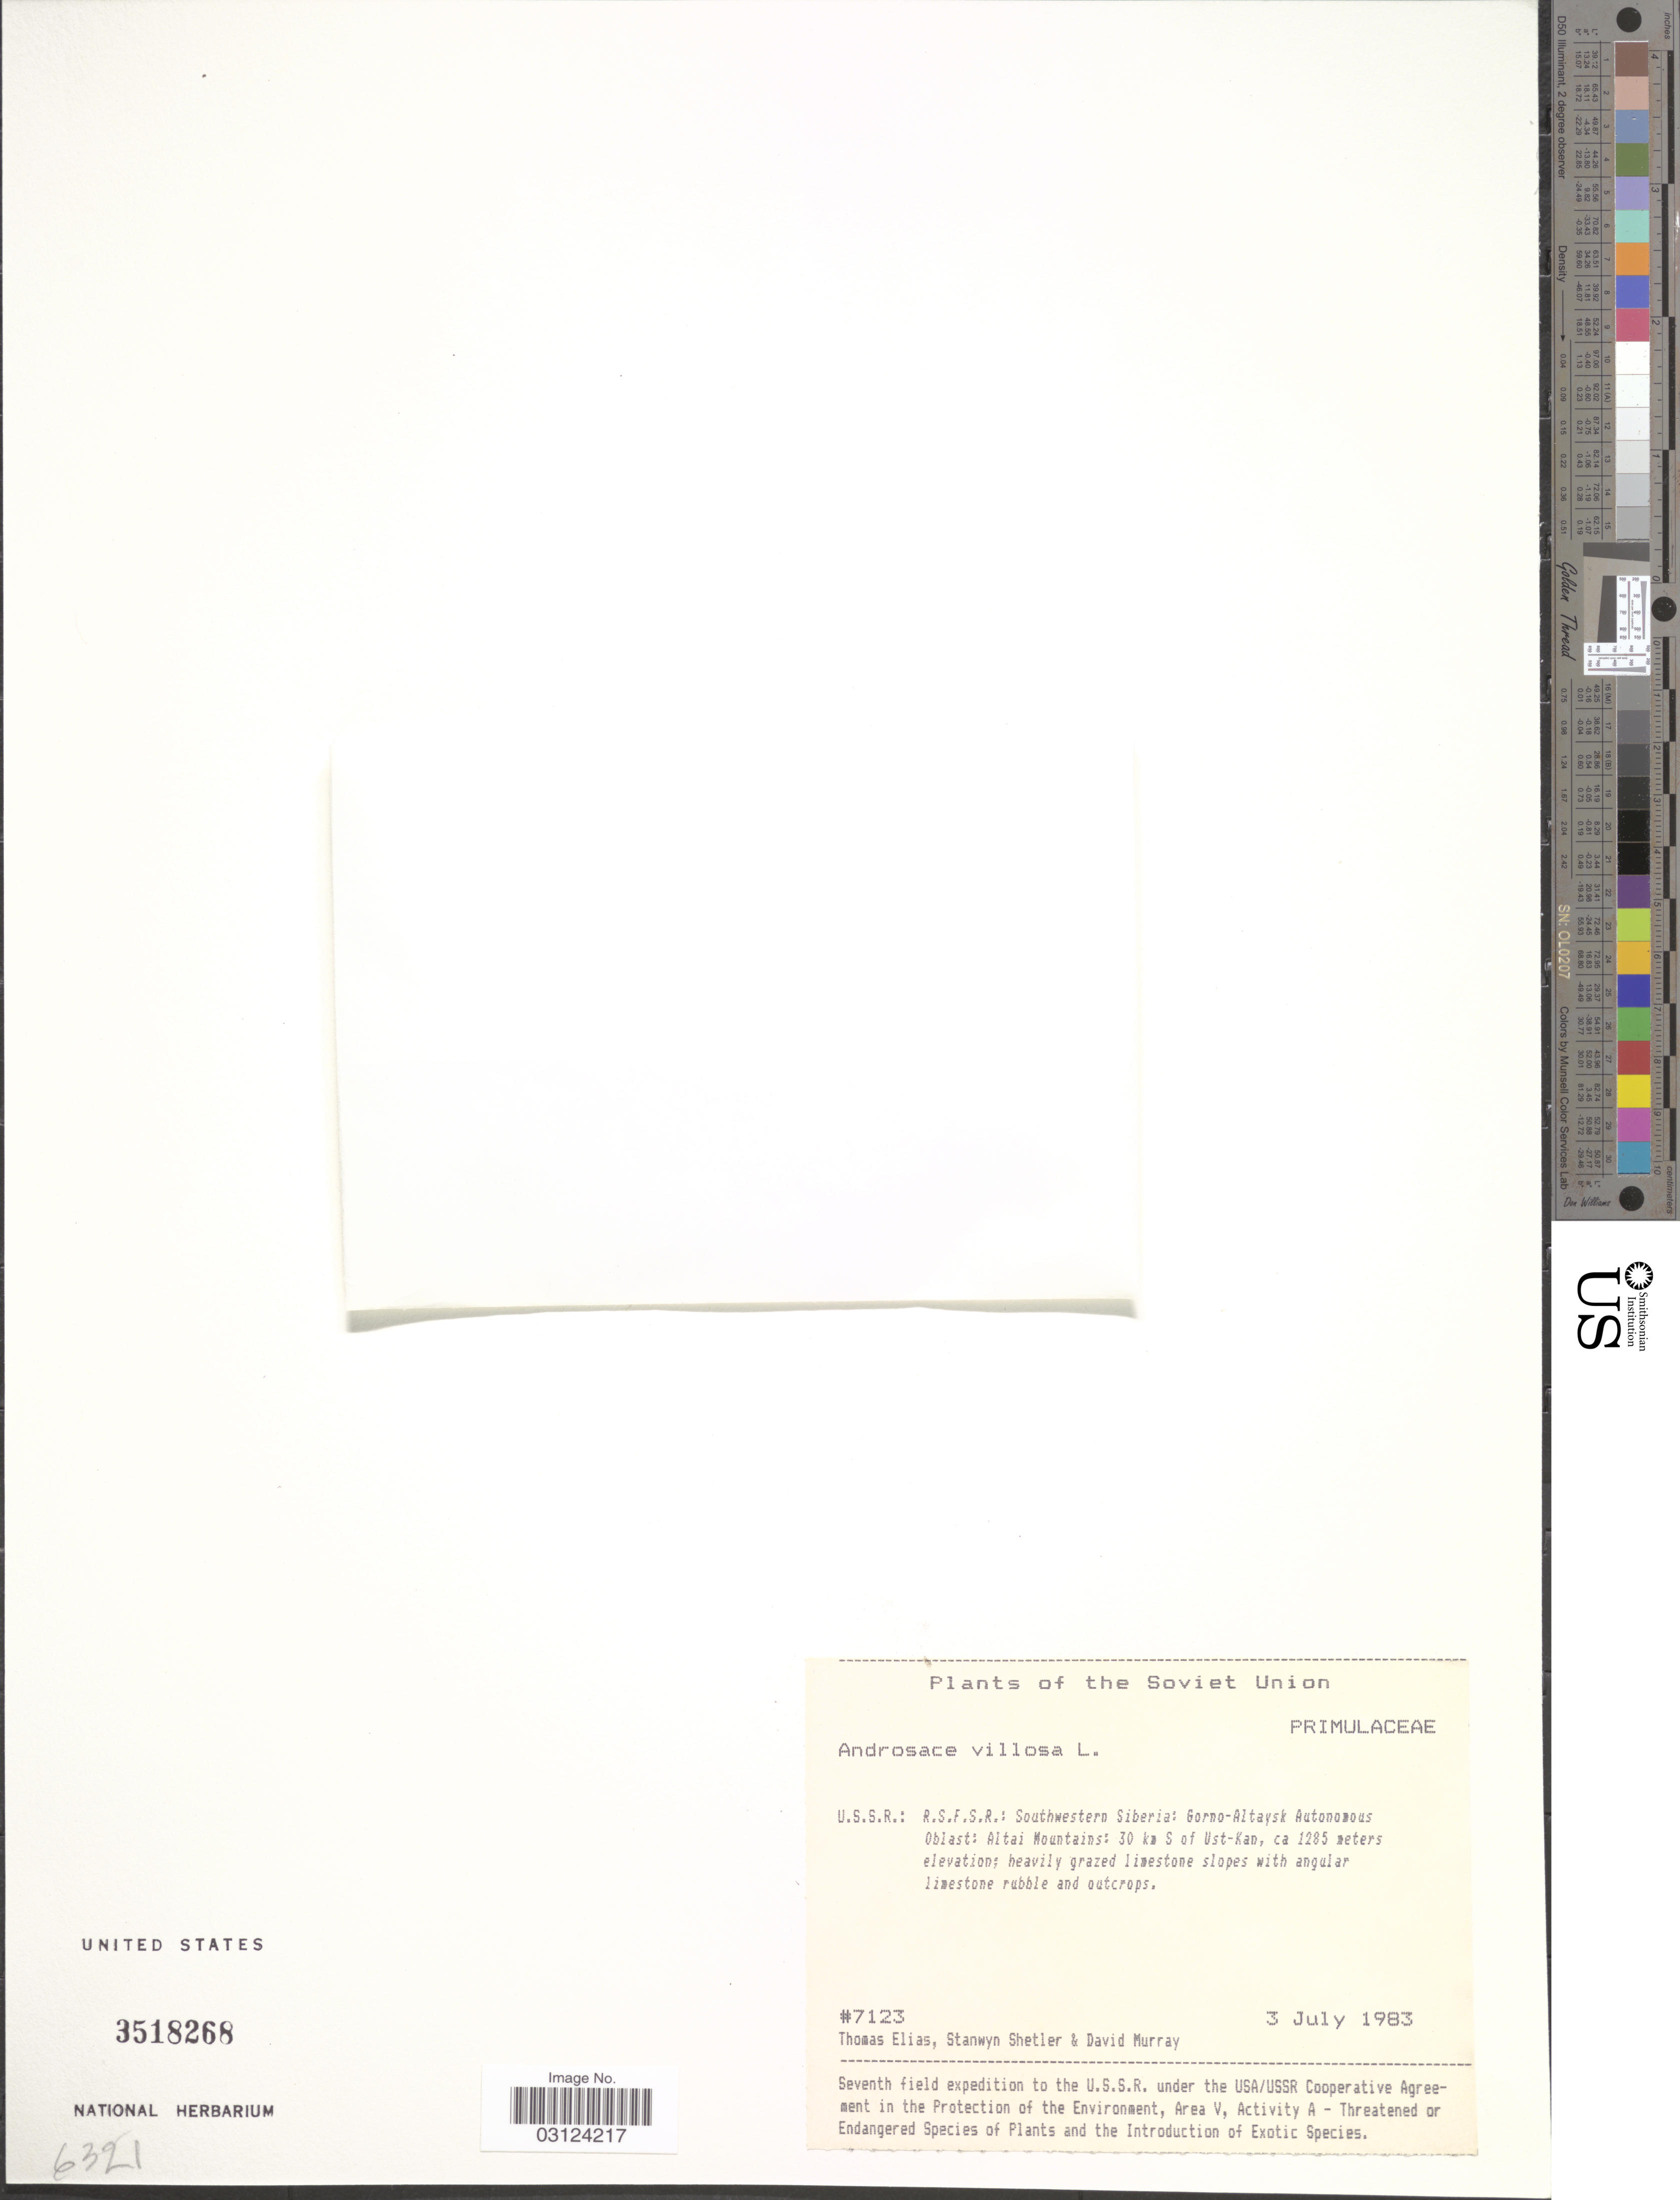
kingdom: Plantae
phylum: Tracheophyta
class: Magnoliopsida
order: Ericales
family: Primulaceae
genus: Androsace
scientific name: Androsace villosa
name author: L.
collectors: T. S. Elias, S. Shetler & D. F. Murray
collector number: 7123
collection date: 1983-07-03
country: Russian Federation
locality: The Soviet Union. U.S.S.R.: R.S.F.S.R.: Southwestern Siberia: Gorno-Altaysk Autonomous Oblast: Altai Mountains: 30 km S of Ust-Kan.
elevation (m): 1285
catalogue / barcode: US 3518268